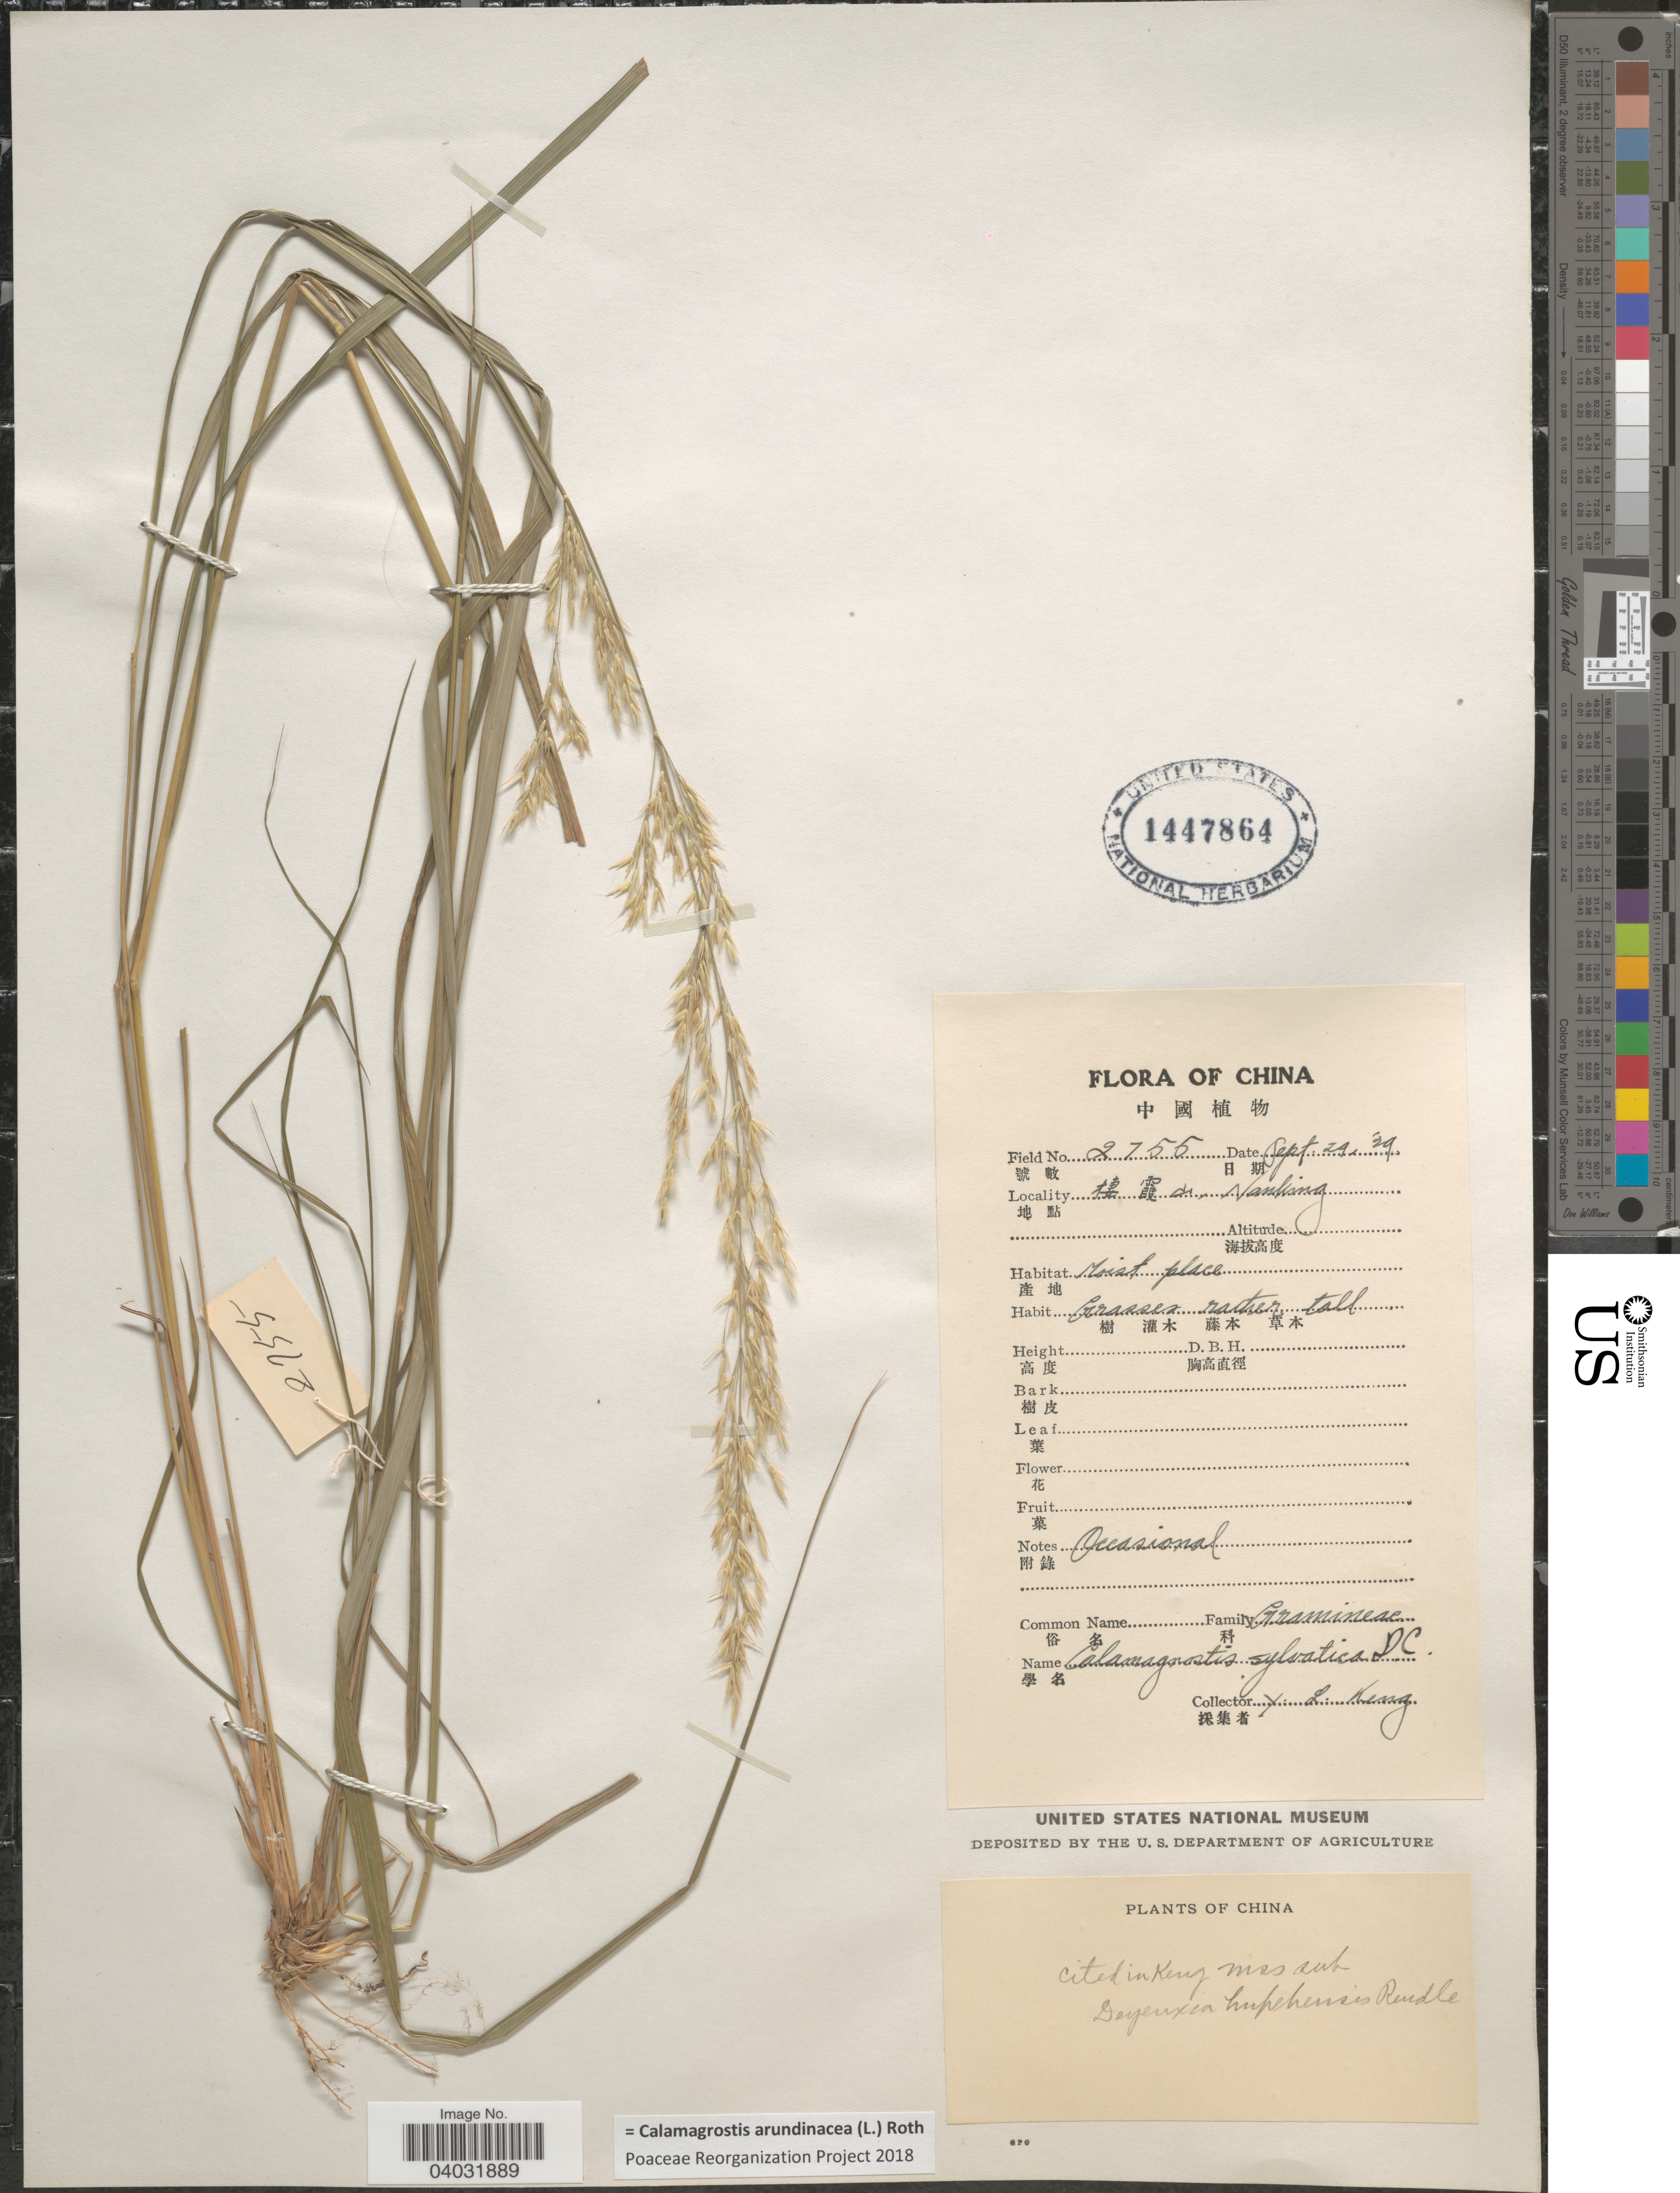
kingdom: Plantae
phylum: Tracheophyta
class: Liliopsida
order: Poales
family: Poaceae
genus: Calamagrostis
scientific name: Calamagrostis arundinacea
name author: (L.) Roth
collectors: Y. L. Keng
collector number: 2755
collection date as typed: Transcribed d/m/y: 29/9/29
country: China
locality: X, Nanking.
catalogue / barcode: US 1447864